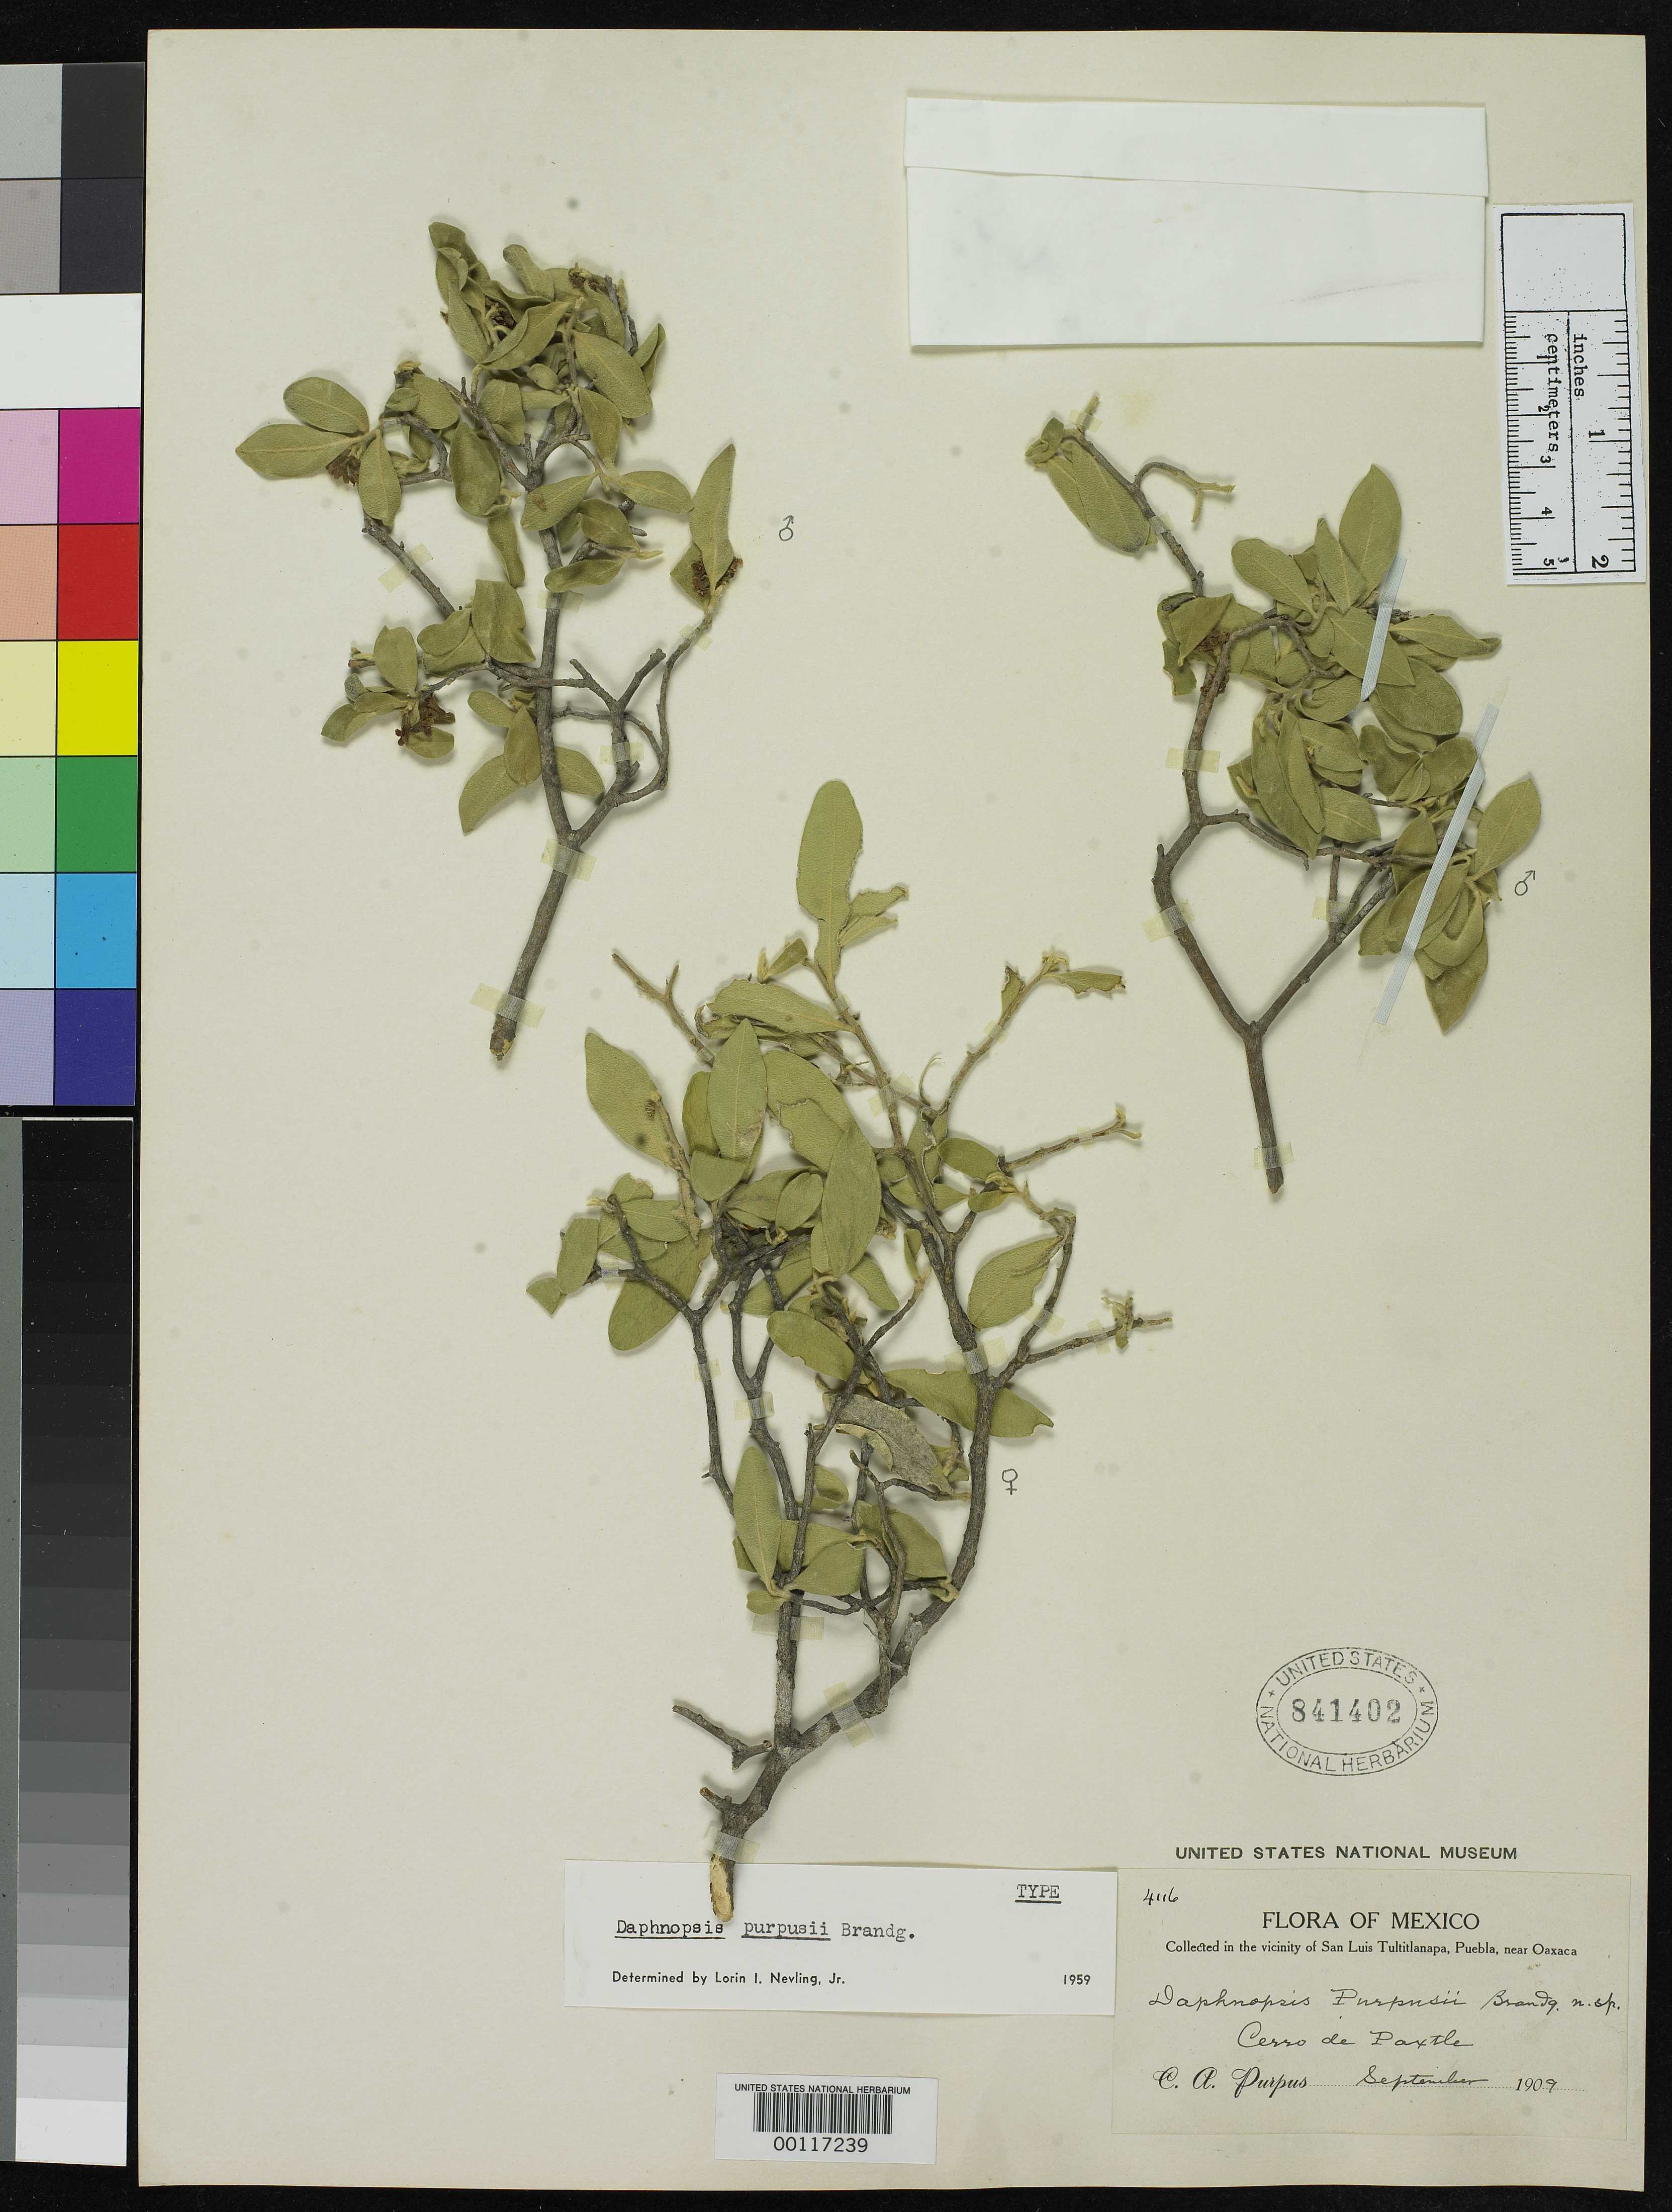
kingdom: Plantae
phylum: Tracheophyta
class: Magnoliopsida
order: Malvales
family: Thymelaeaceae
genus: Daphnopsis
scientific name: Daphnopsis purpusii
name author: Brandegee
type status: Isotype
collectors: C. A. Purpus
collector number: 4116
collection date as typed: Sep 1909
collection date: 1909-09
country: Mexico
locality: Cerro de Paxtle.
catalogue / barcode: US 841402